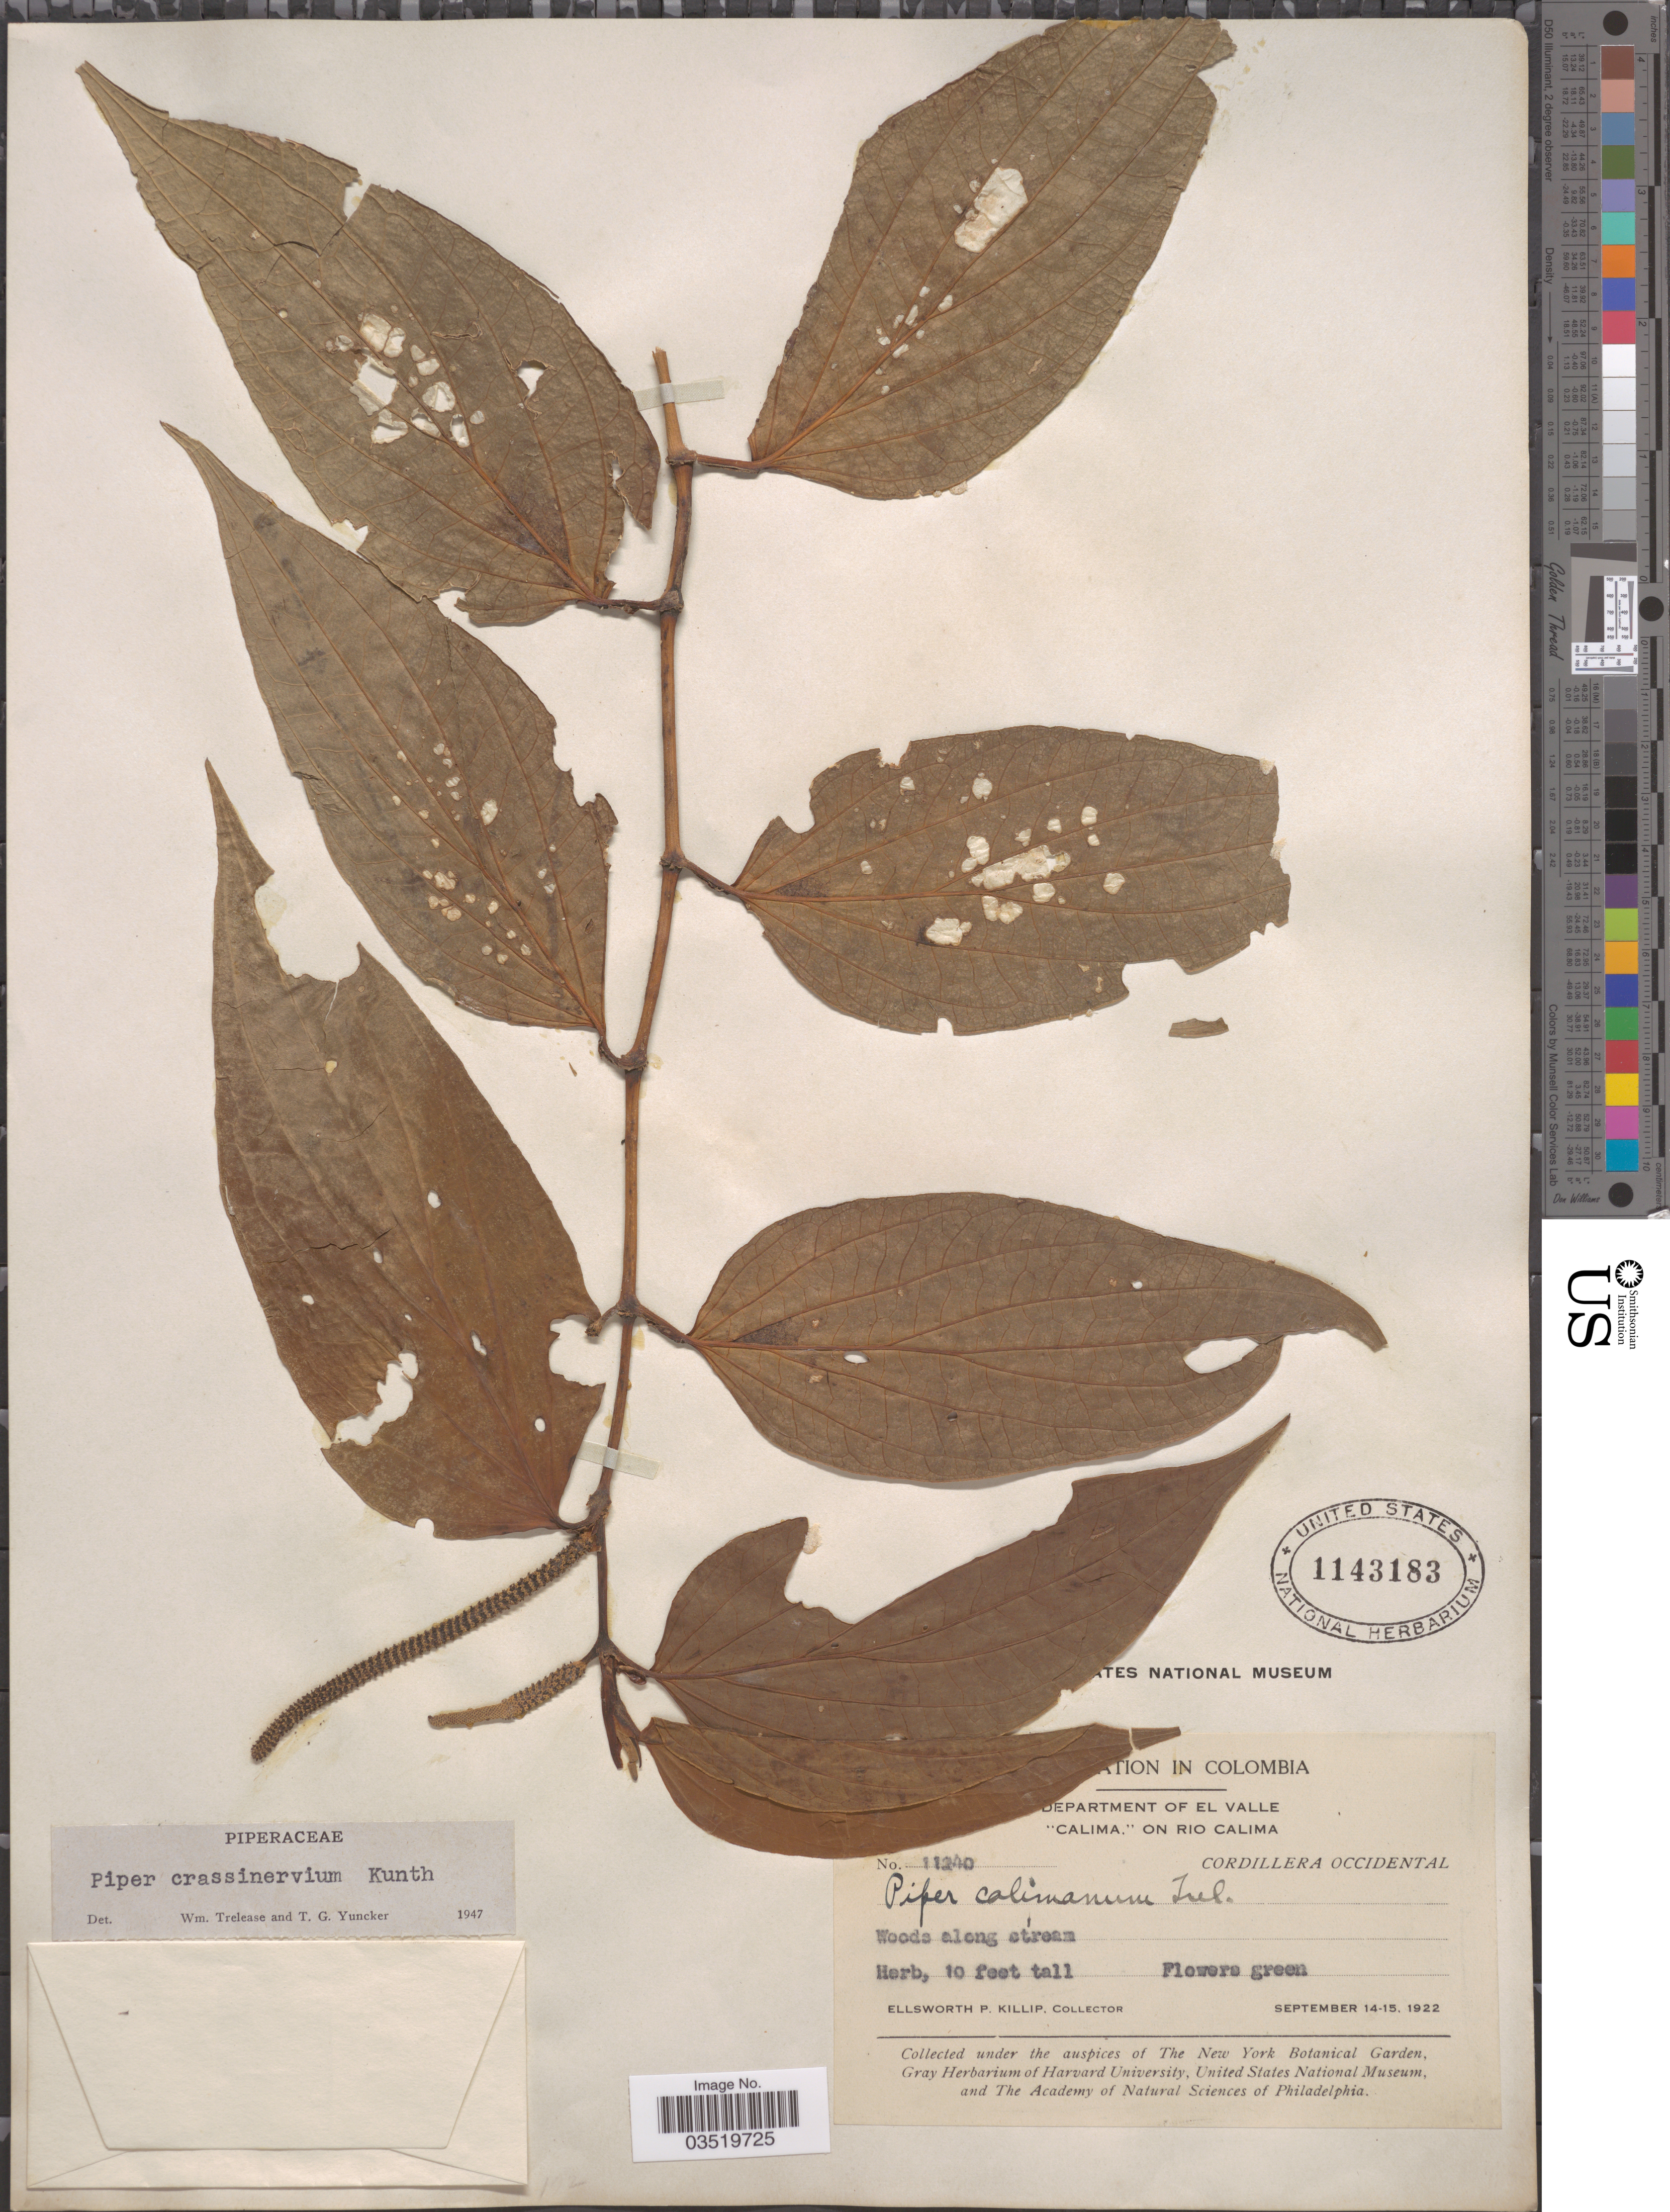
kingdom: Plantae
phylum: Tracheophyta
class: Magnoliopsida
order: Piperales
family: Piperaceae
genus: Piper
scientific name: Piper crassinervium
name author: Kunth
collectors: E. P. Killip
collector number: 11240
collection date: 1922-09-14/1922-09-15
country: Colombia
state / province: Valle del Cauca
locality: Department of El Valle. "Calima," on Rio Calima. Cordillera Occidental.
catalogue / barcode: US 1143183